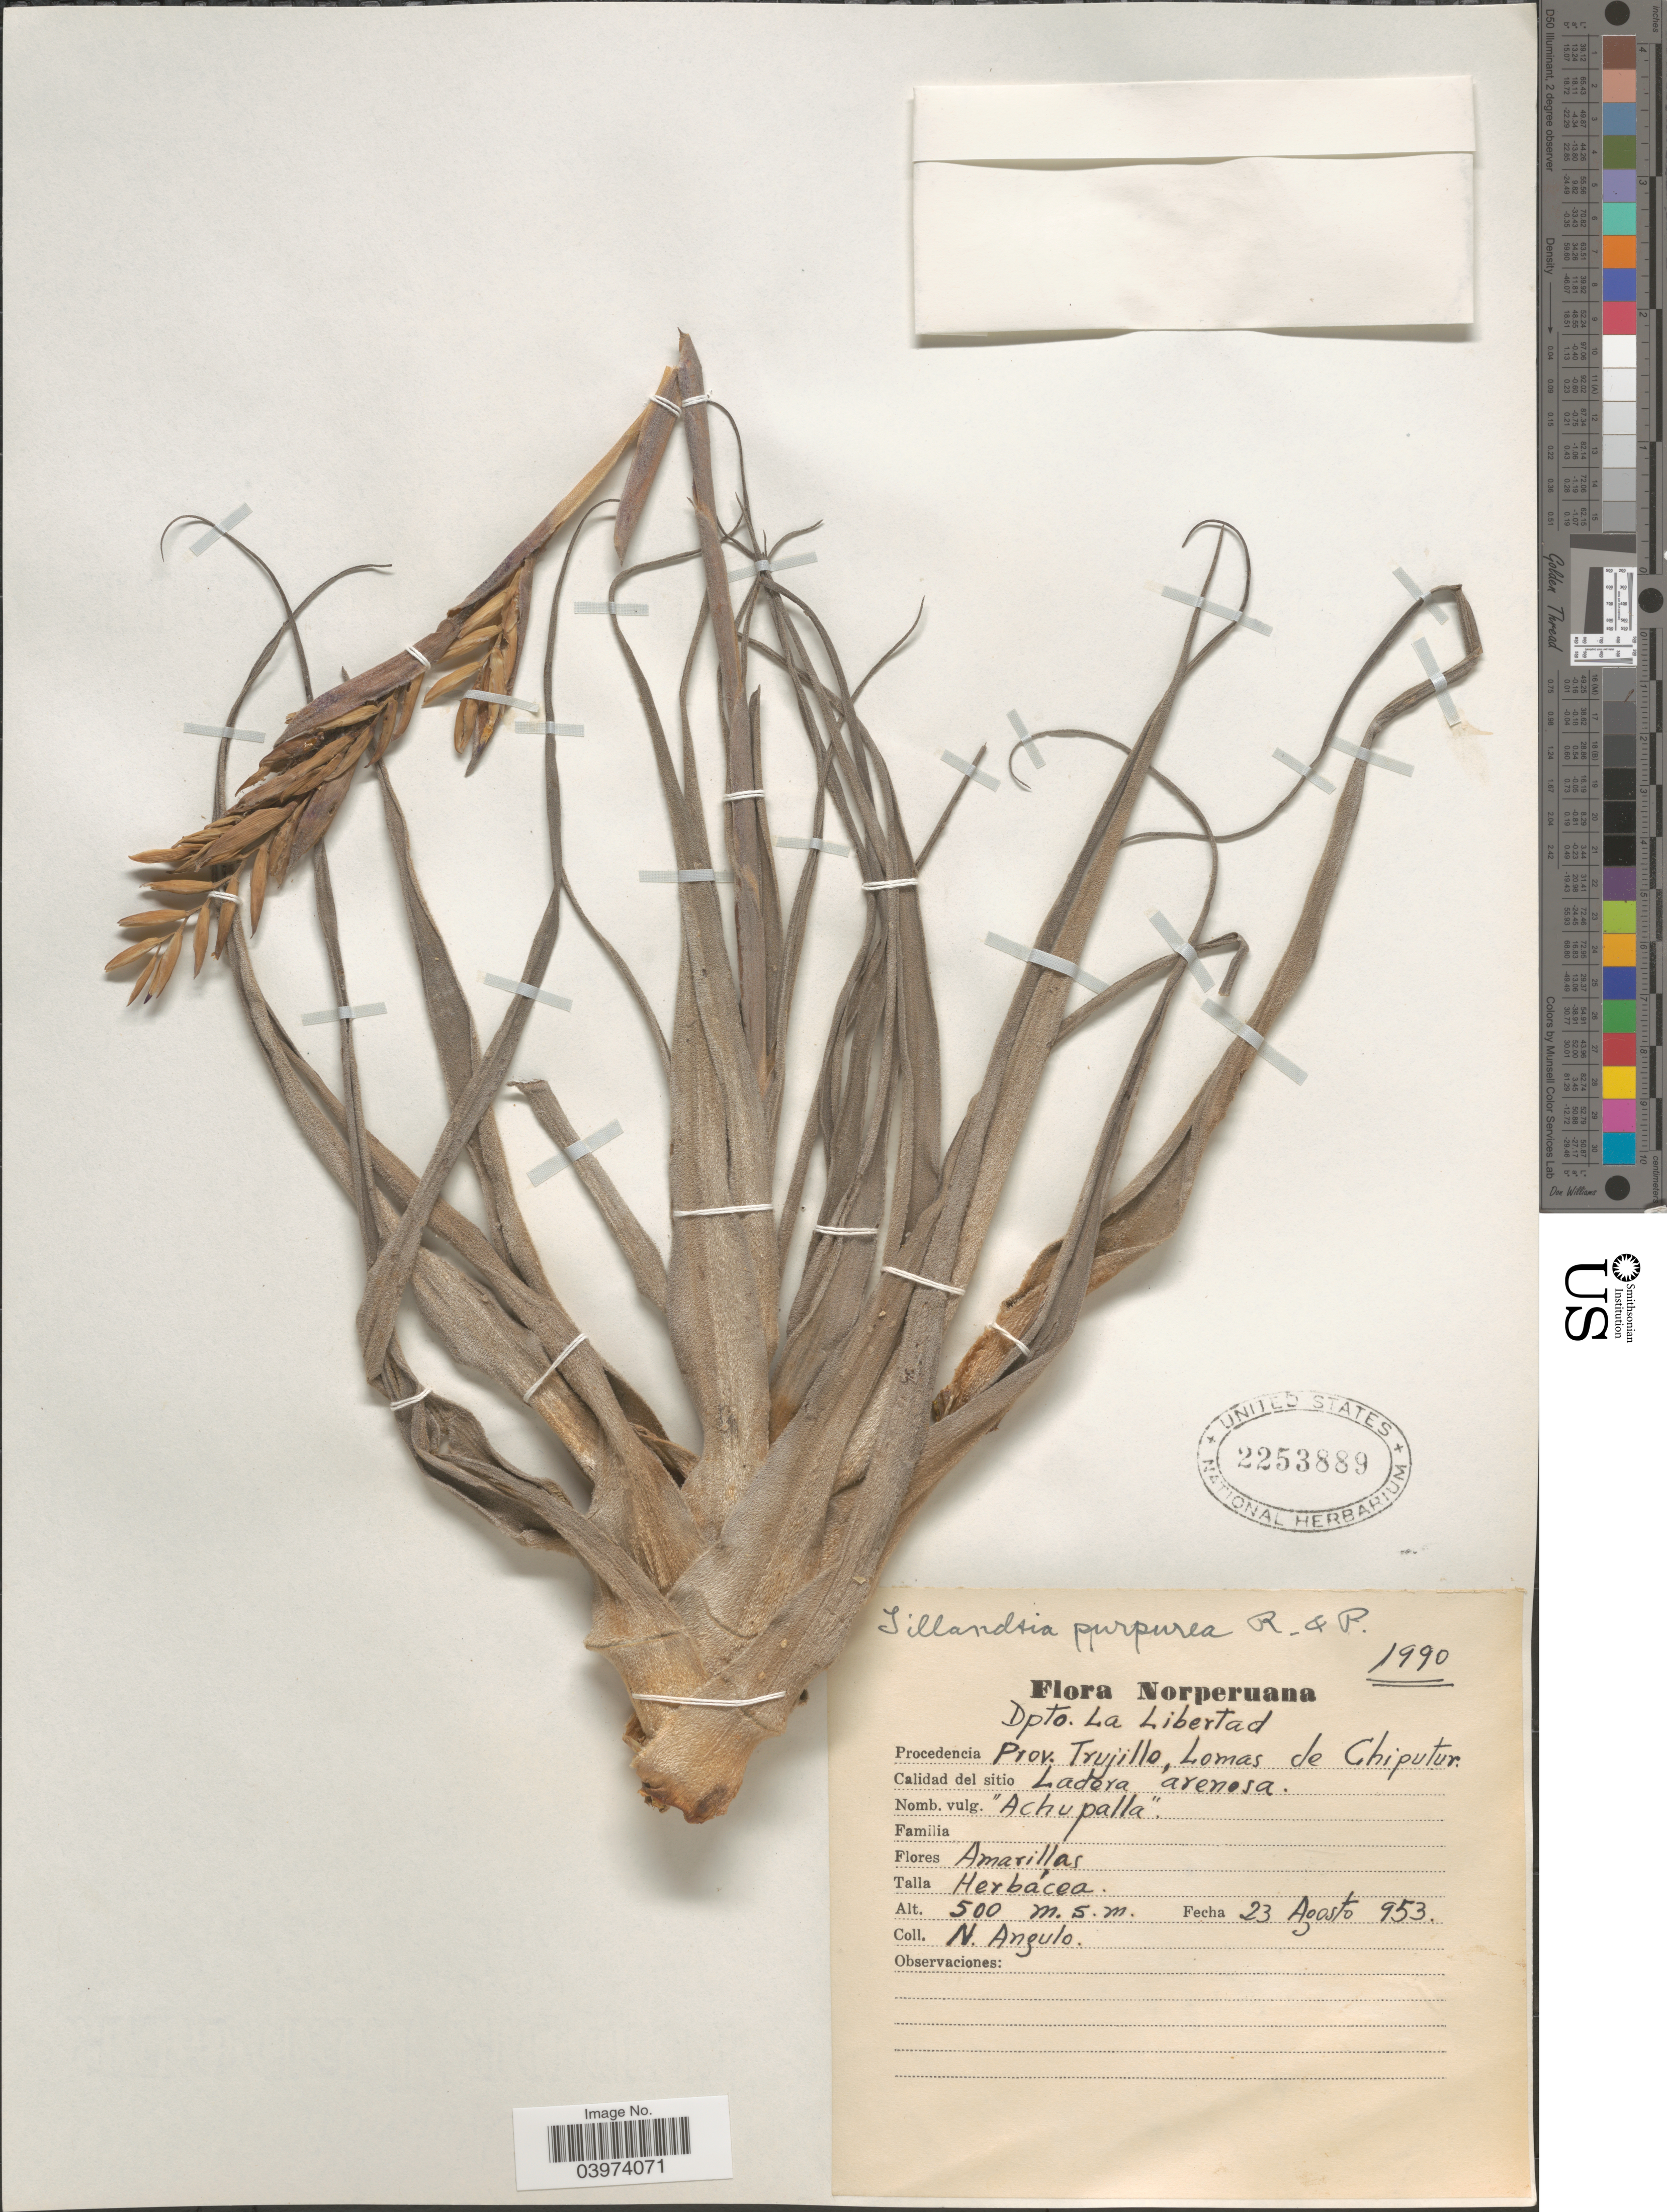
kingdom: Plantae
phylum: Tracheophyta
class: Liliopsida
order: Poales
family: Bromeliaceae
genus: Tillandsia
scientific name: Tillandsia purpurea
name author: Ruiz & Pav.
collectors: N. Angulo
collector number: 1990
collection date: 1953-08-23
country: Peru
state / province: La Libertad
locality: Norperuana. Dpto. La Libertad. Prov. Trujillo, Lomas de Chiputur.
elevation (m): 500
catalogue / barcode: US 2253889